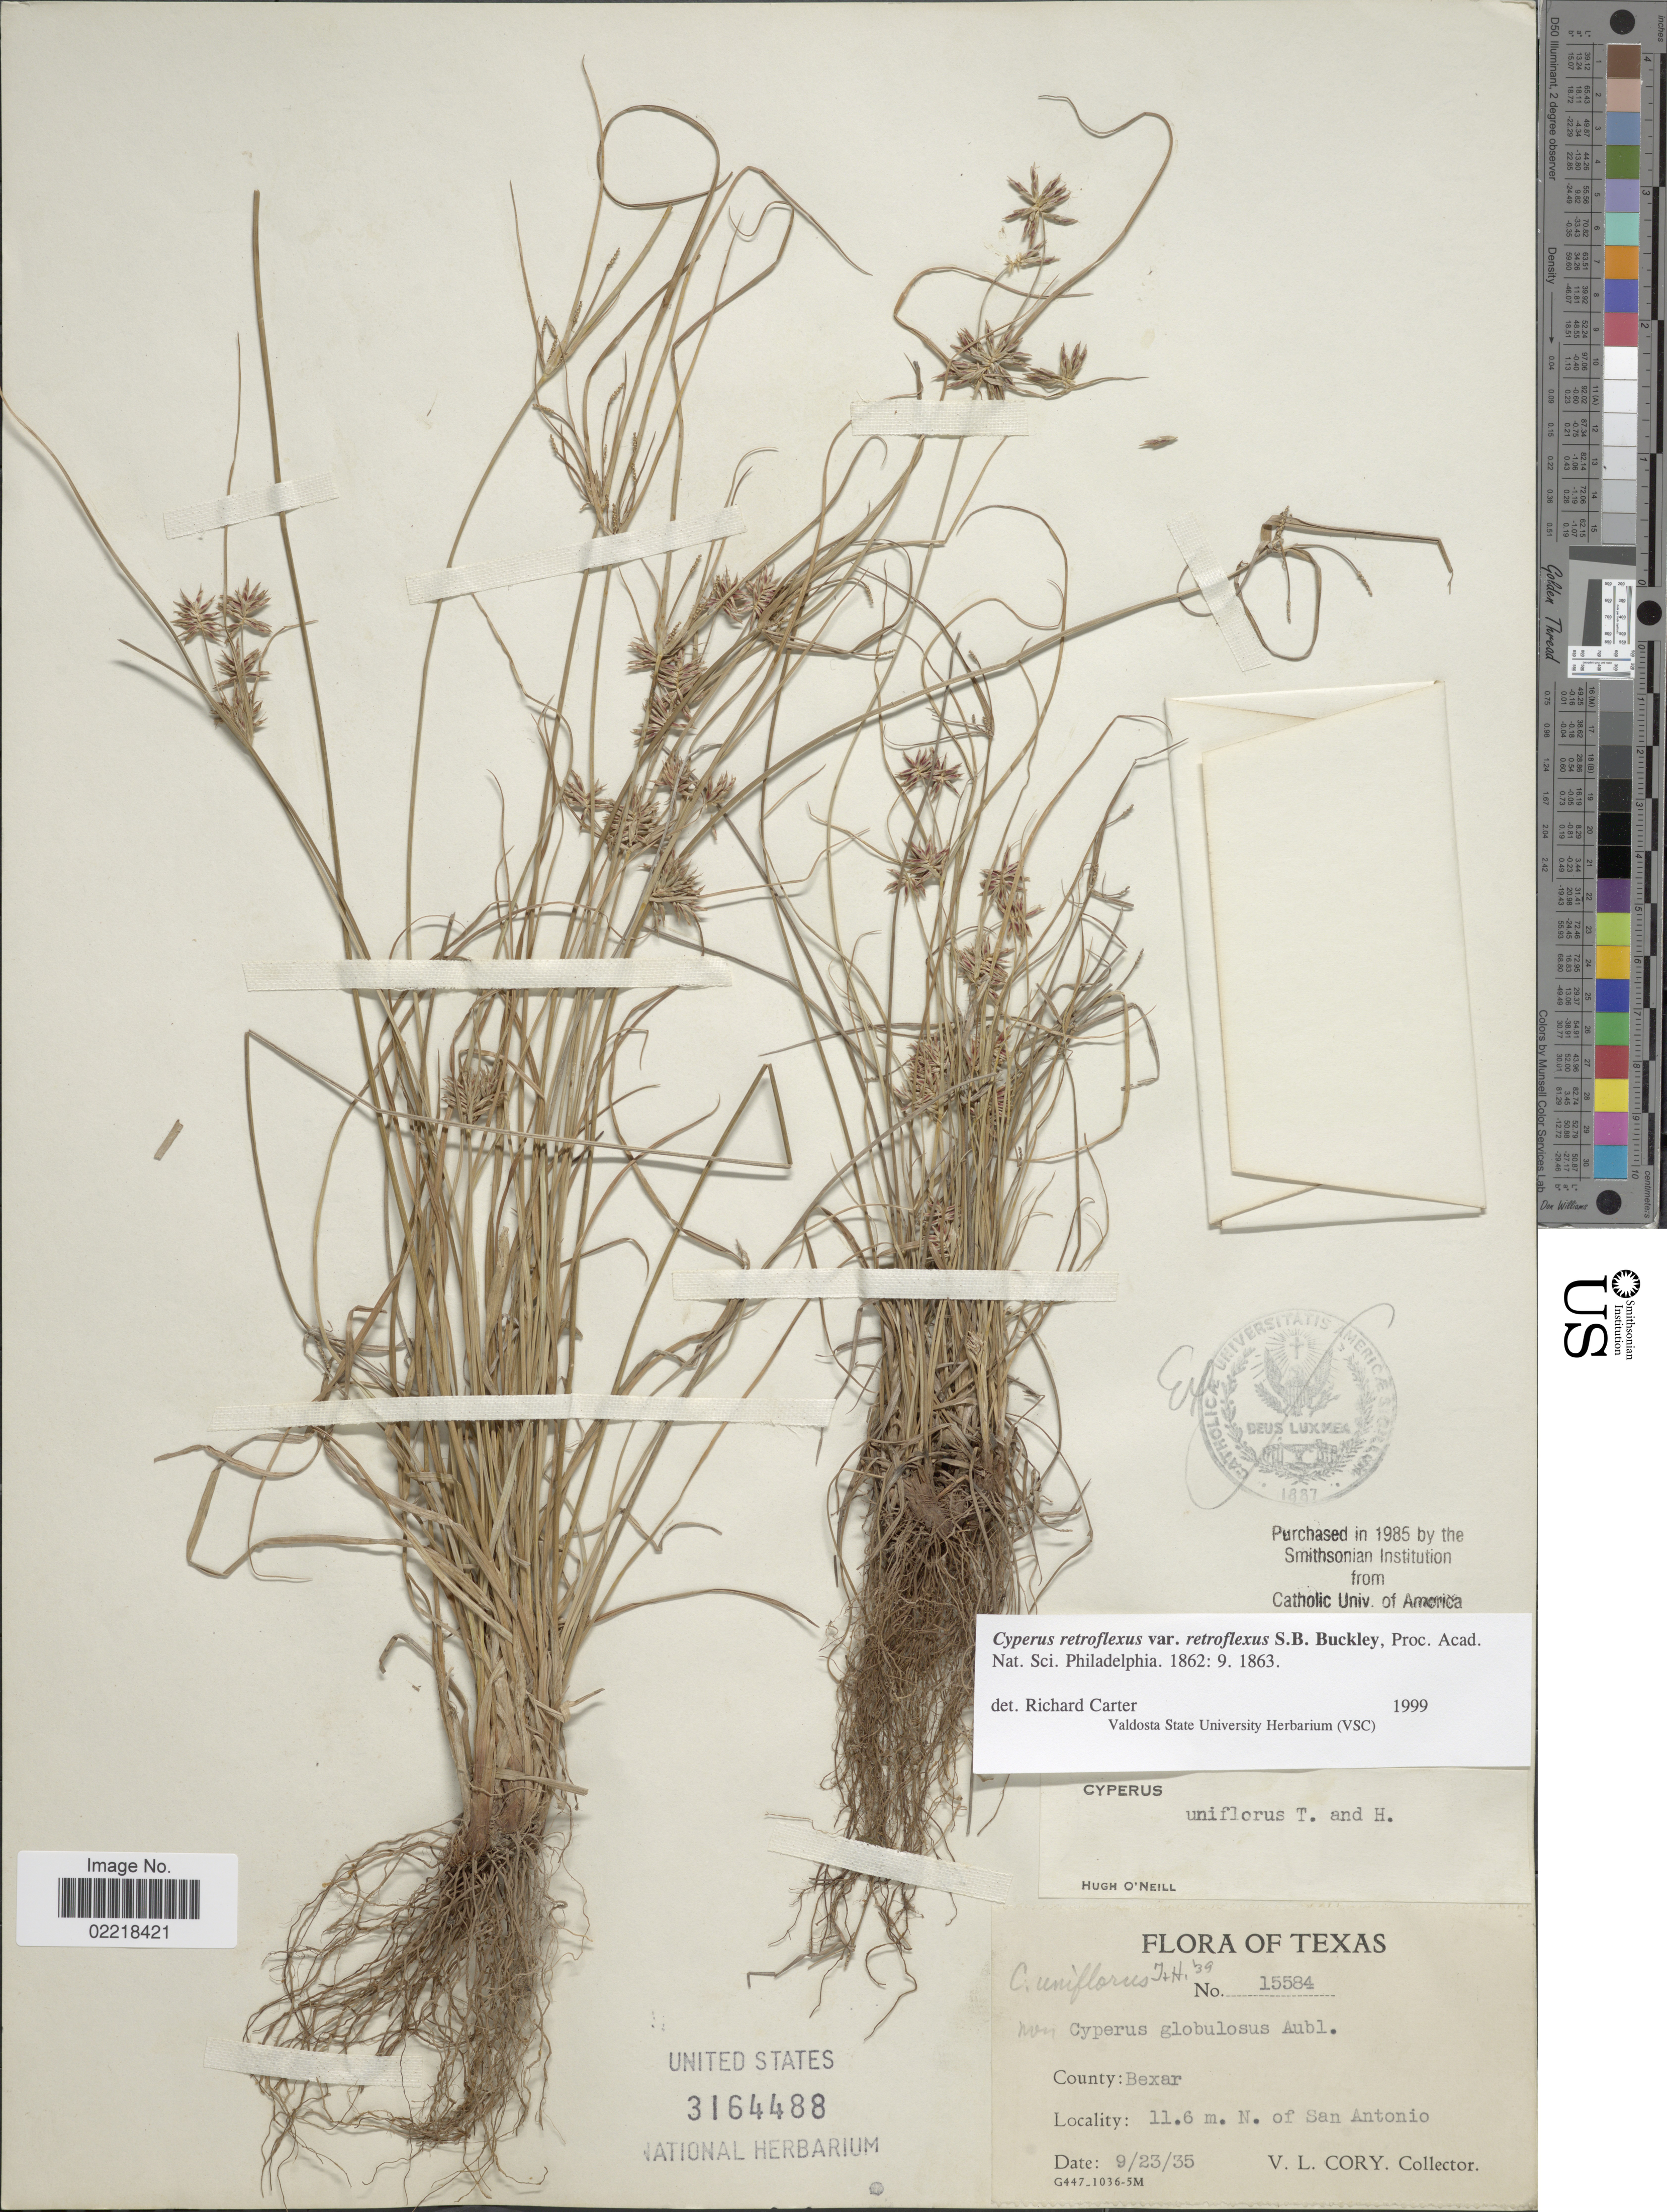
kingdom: Plantae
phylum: Tracheophyta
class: Liliopsida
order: Poales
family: Cyperaceae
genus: Cyperus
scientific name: Cyperus retroflexus var. retroflexus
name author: Buckley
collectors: V. Cory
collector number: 15584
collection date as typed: Transcribed d/m/y: 23/9/35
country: United States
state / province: Texas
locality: County: Bexar, 11.6 m. N. of San Antonio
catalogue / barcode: US 3164488